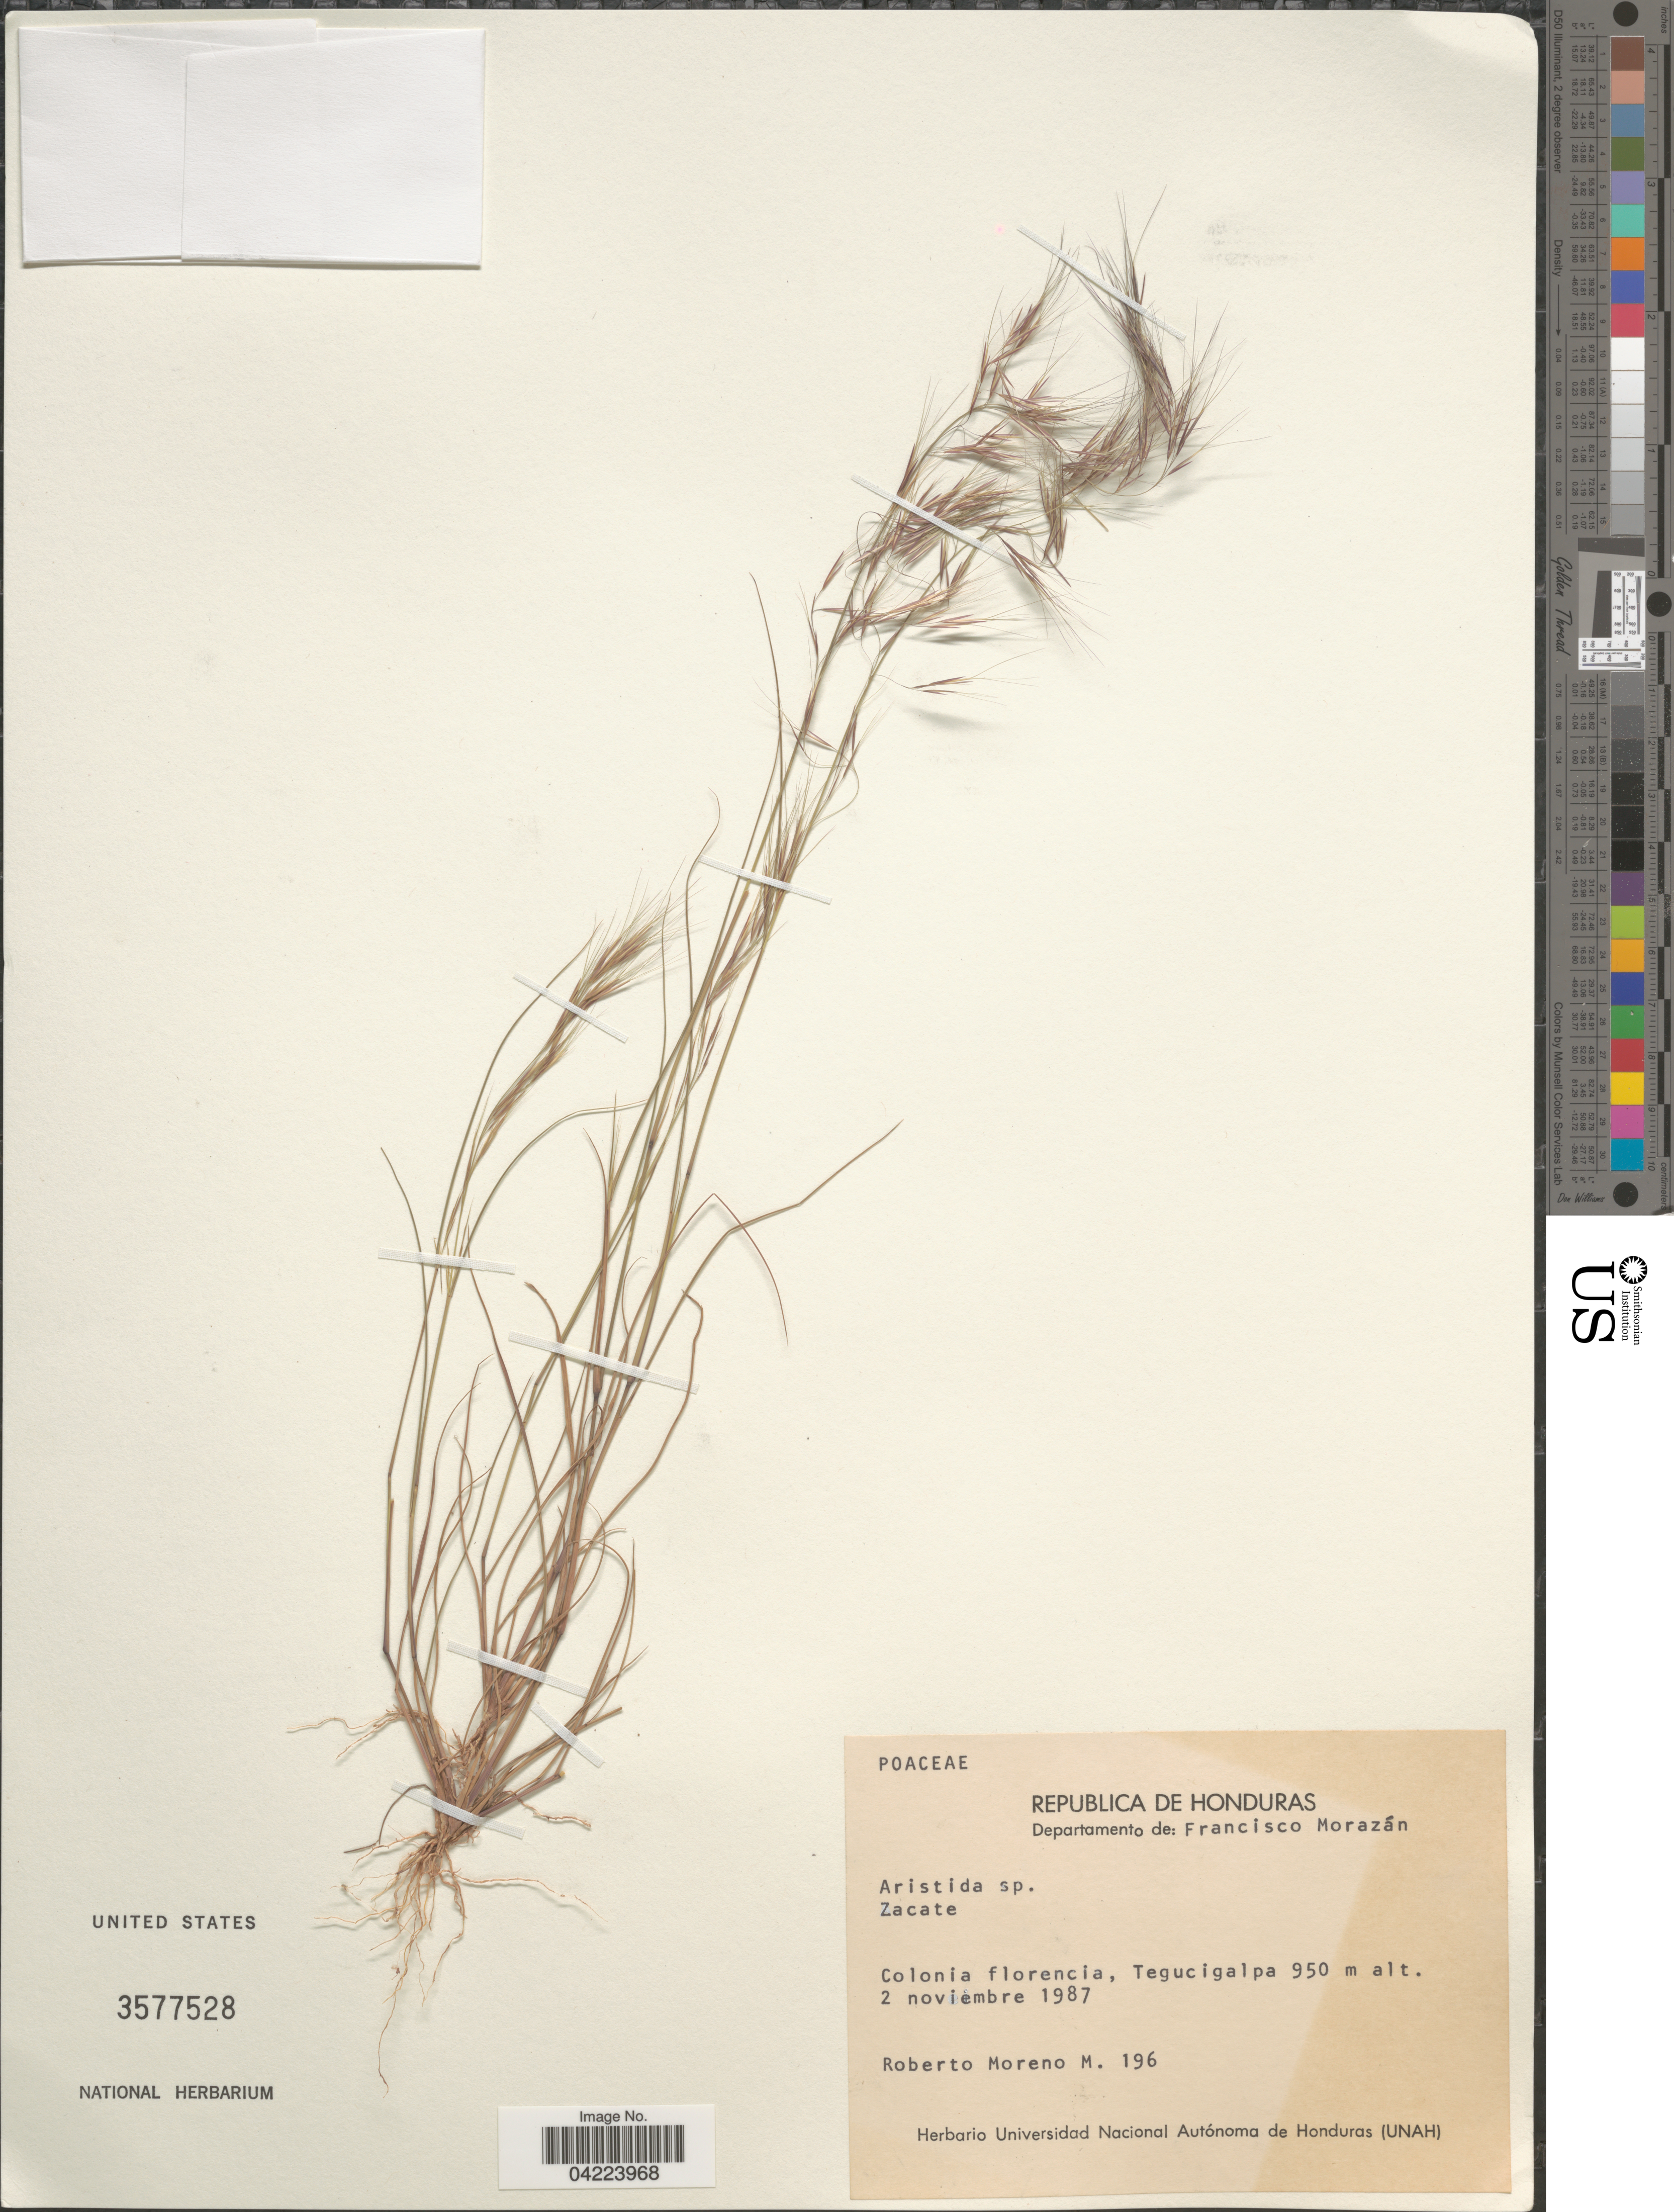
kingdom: Plantae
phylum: Tracheophyta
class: Liliopsida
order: Poales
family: Poaceae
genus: Aristida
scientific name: Aristida sp.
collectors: R. Moreno M.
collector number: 196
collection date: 1987-11-02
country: Honduras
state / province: Fco. Morazán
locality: Departamento de: Francisco Morazán. Zacate. Colonia florencia, Tegucigalpa.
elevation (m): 950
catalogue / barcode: US 3577528